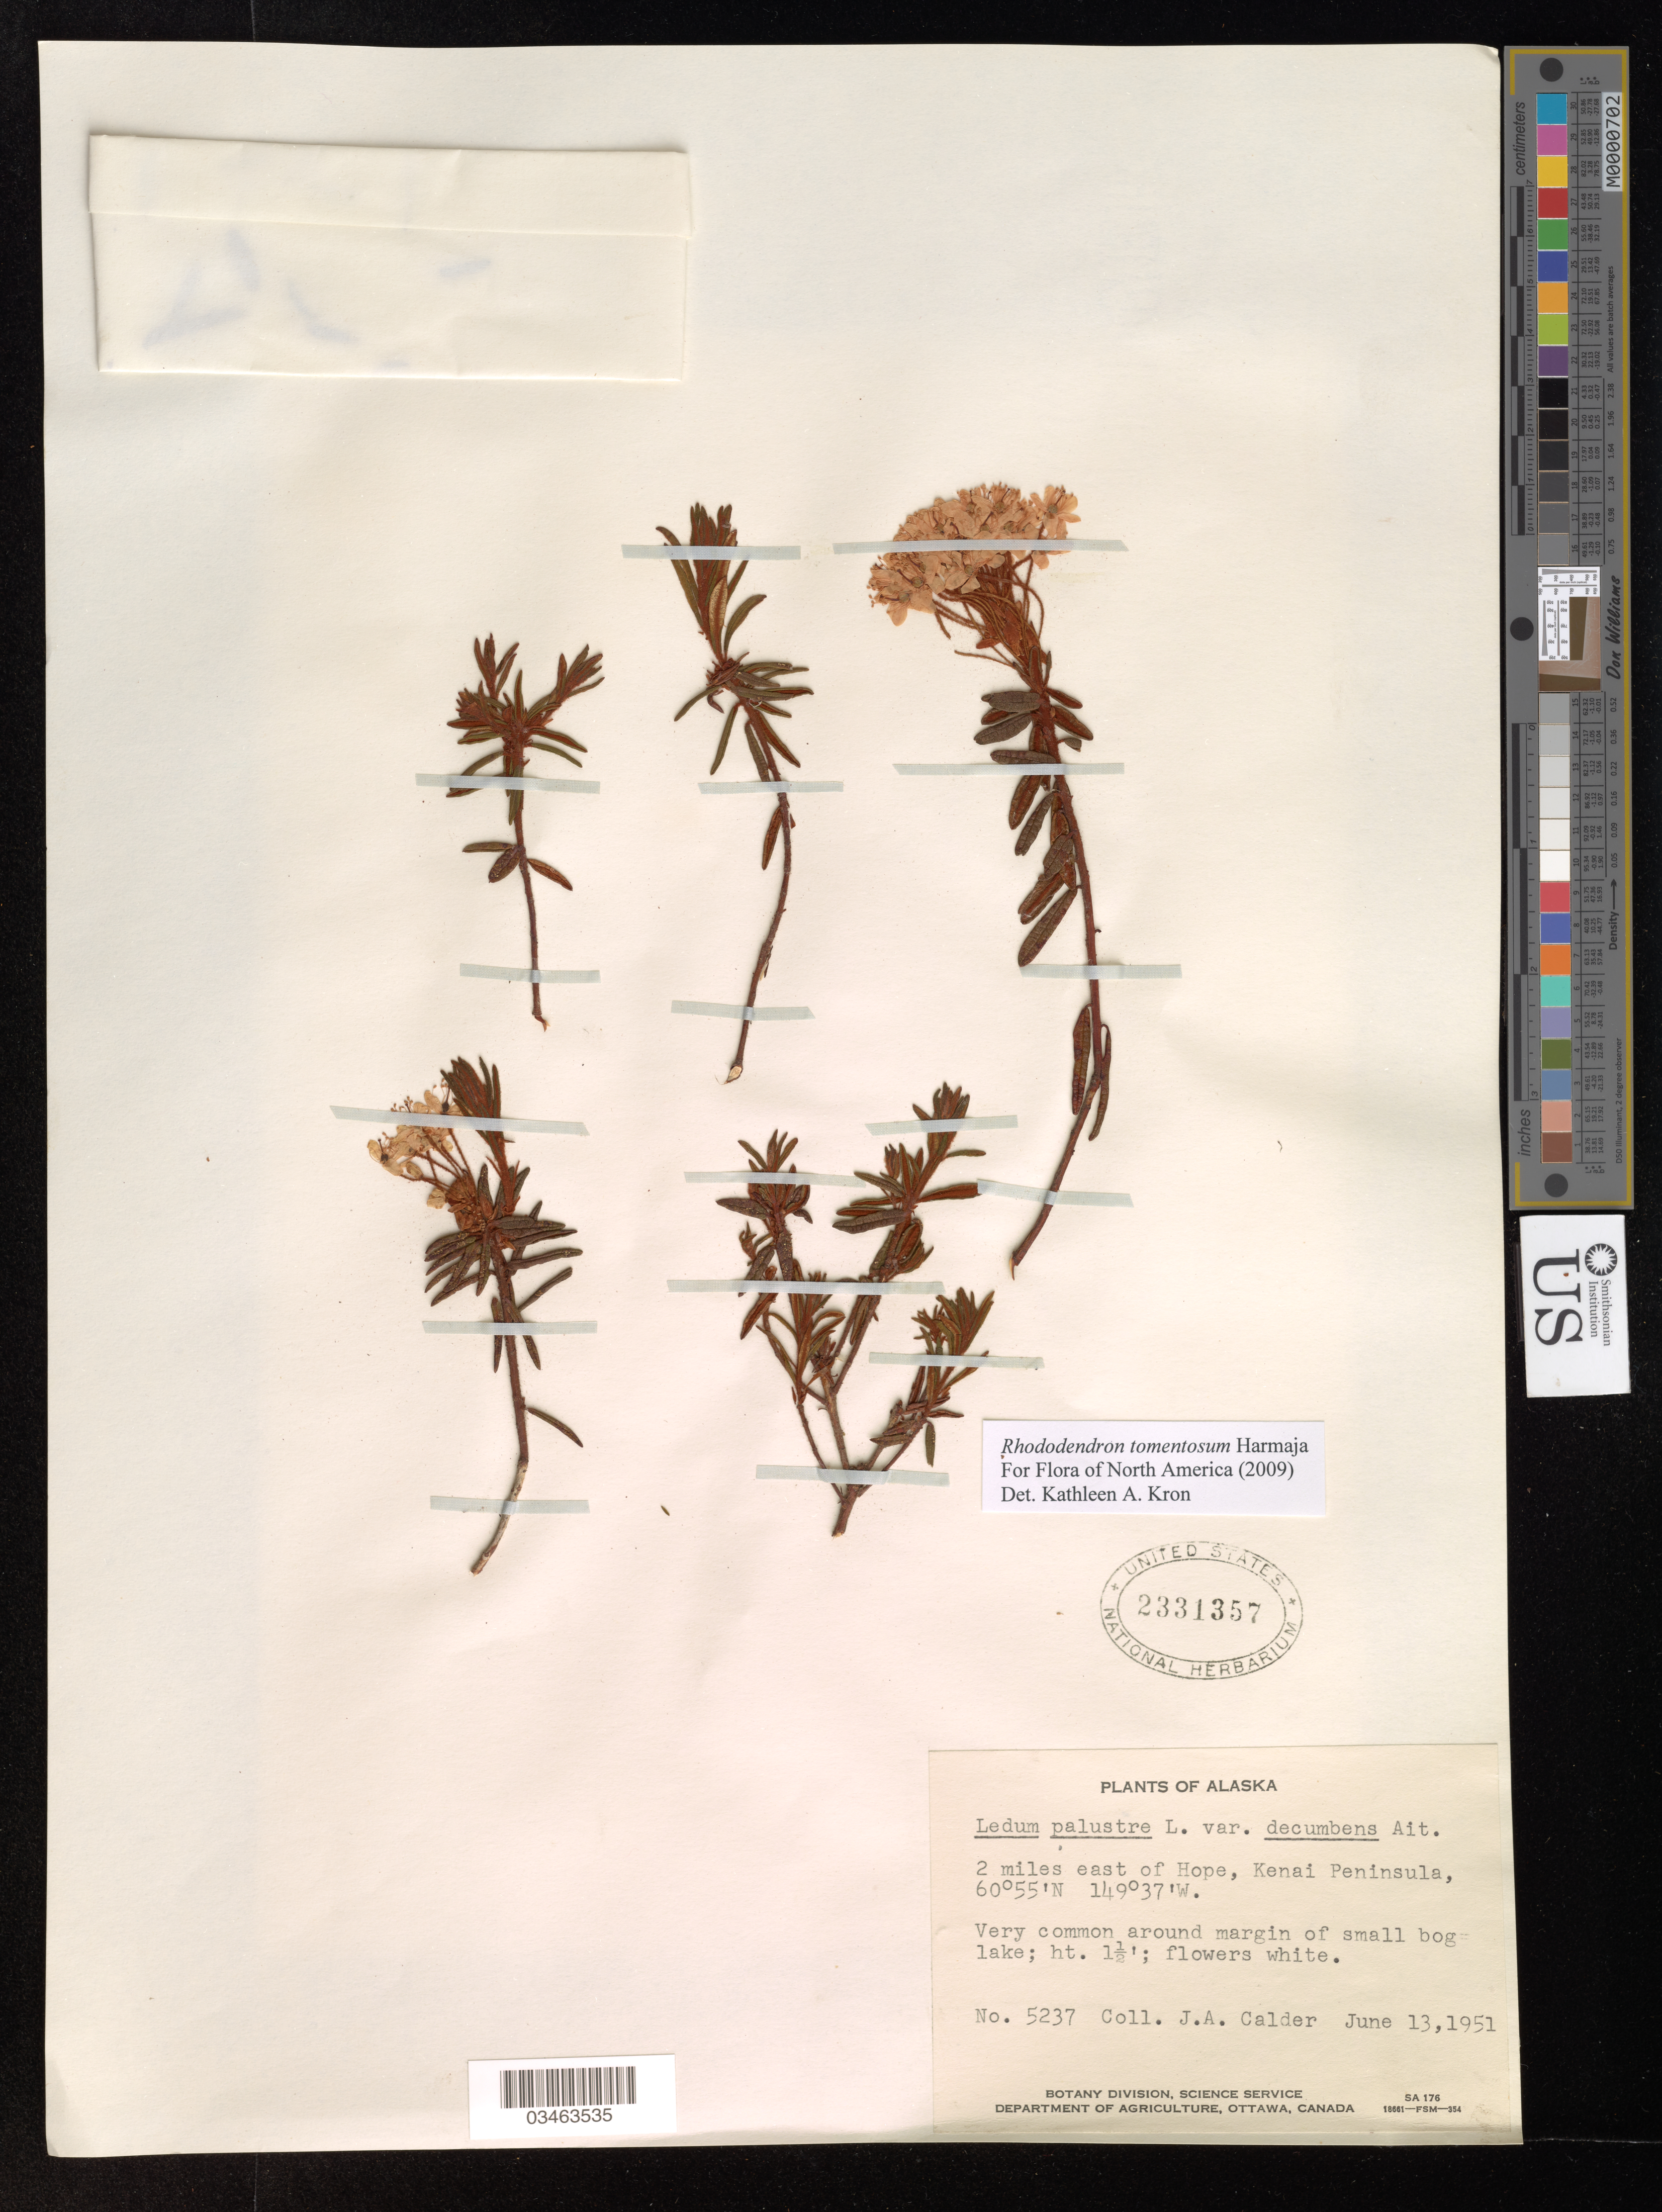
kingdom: Plantae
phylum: Tracheophyta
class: Magnoliopsida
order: Ericales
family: Ericaceae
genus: Rhododendron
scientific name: Rhododendron tomentosum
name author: Harmaja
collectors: J. A. Calder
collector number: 5237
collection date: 1951-06-13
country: United States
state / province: Alaska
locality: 2 miles east of Hope, Kenai Peninsula.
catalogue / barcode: US 2331357